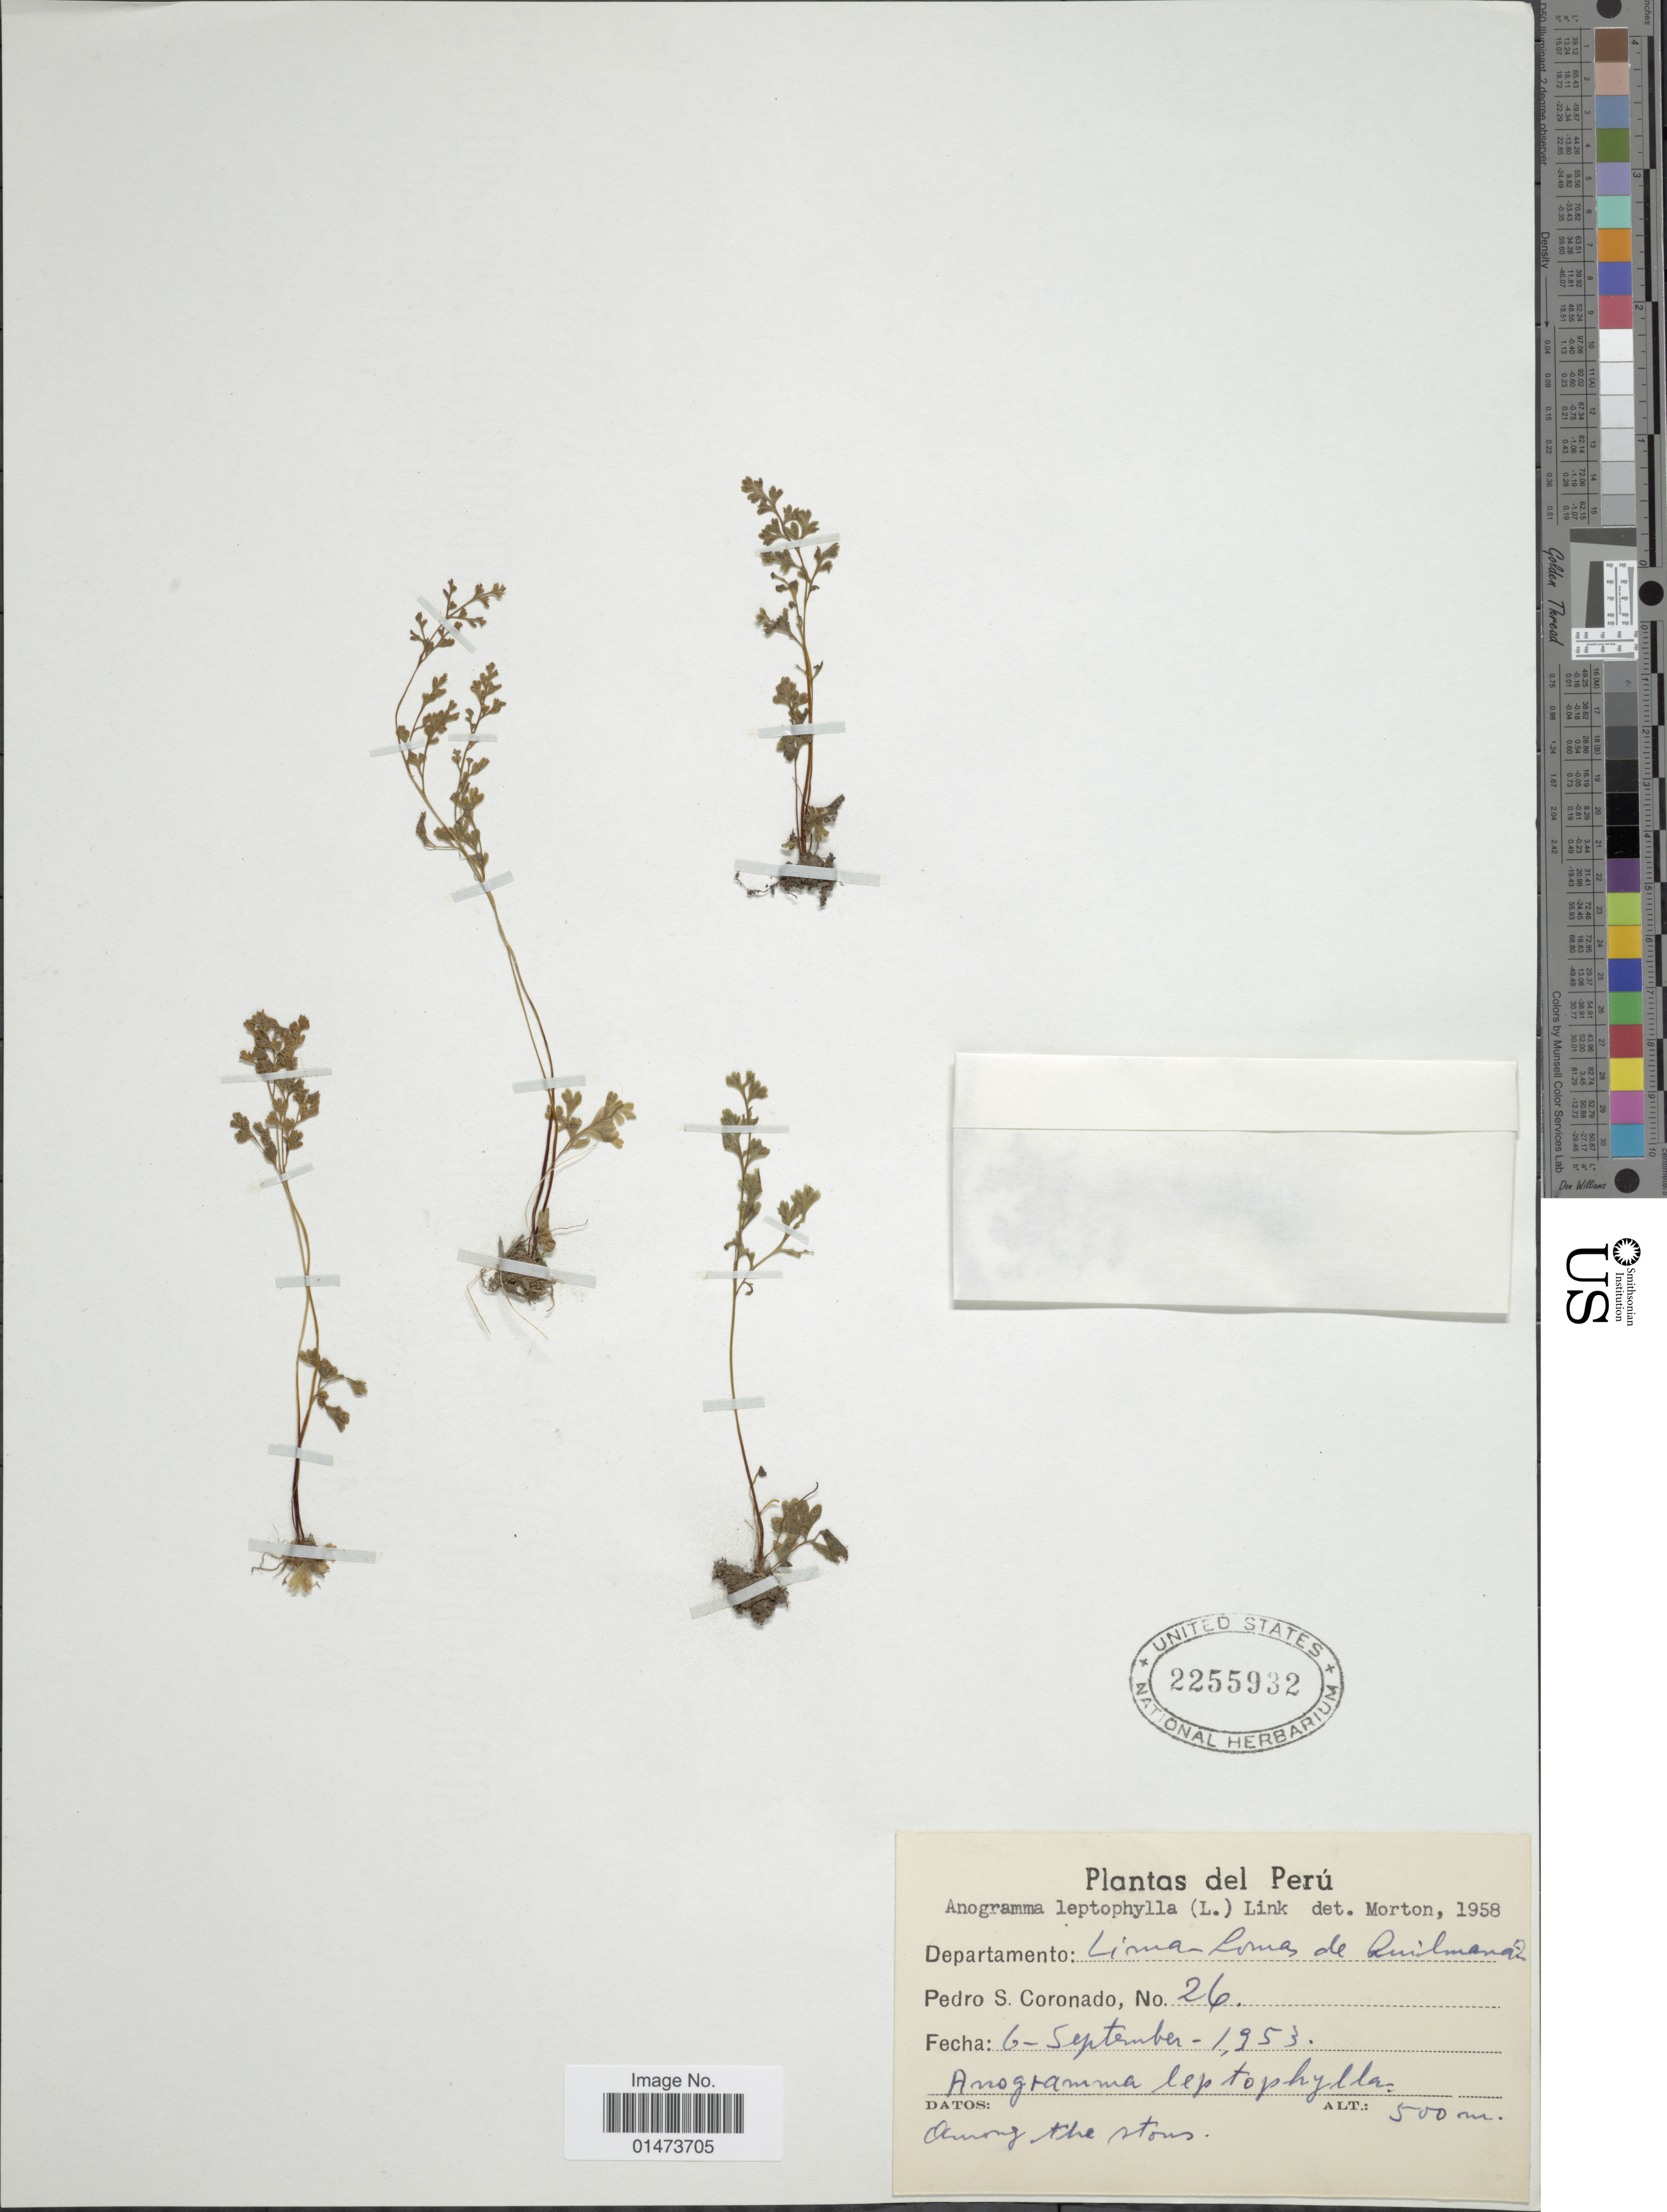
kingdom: Plantae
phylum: Tracheophyta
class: Polypodiopsida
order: Polypodiales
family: Pteridaceae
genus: Anogramma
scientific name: Anogramma leptophylla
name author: (L.) Link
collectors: P. Coronado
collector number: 26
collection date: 1953-09-06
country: Peru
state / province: Lima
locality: Lomas de Quilmaná, Lima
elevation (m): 500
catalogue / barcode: US 2255932